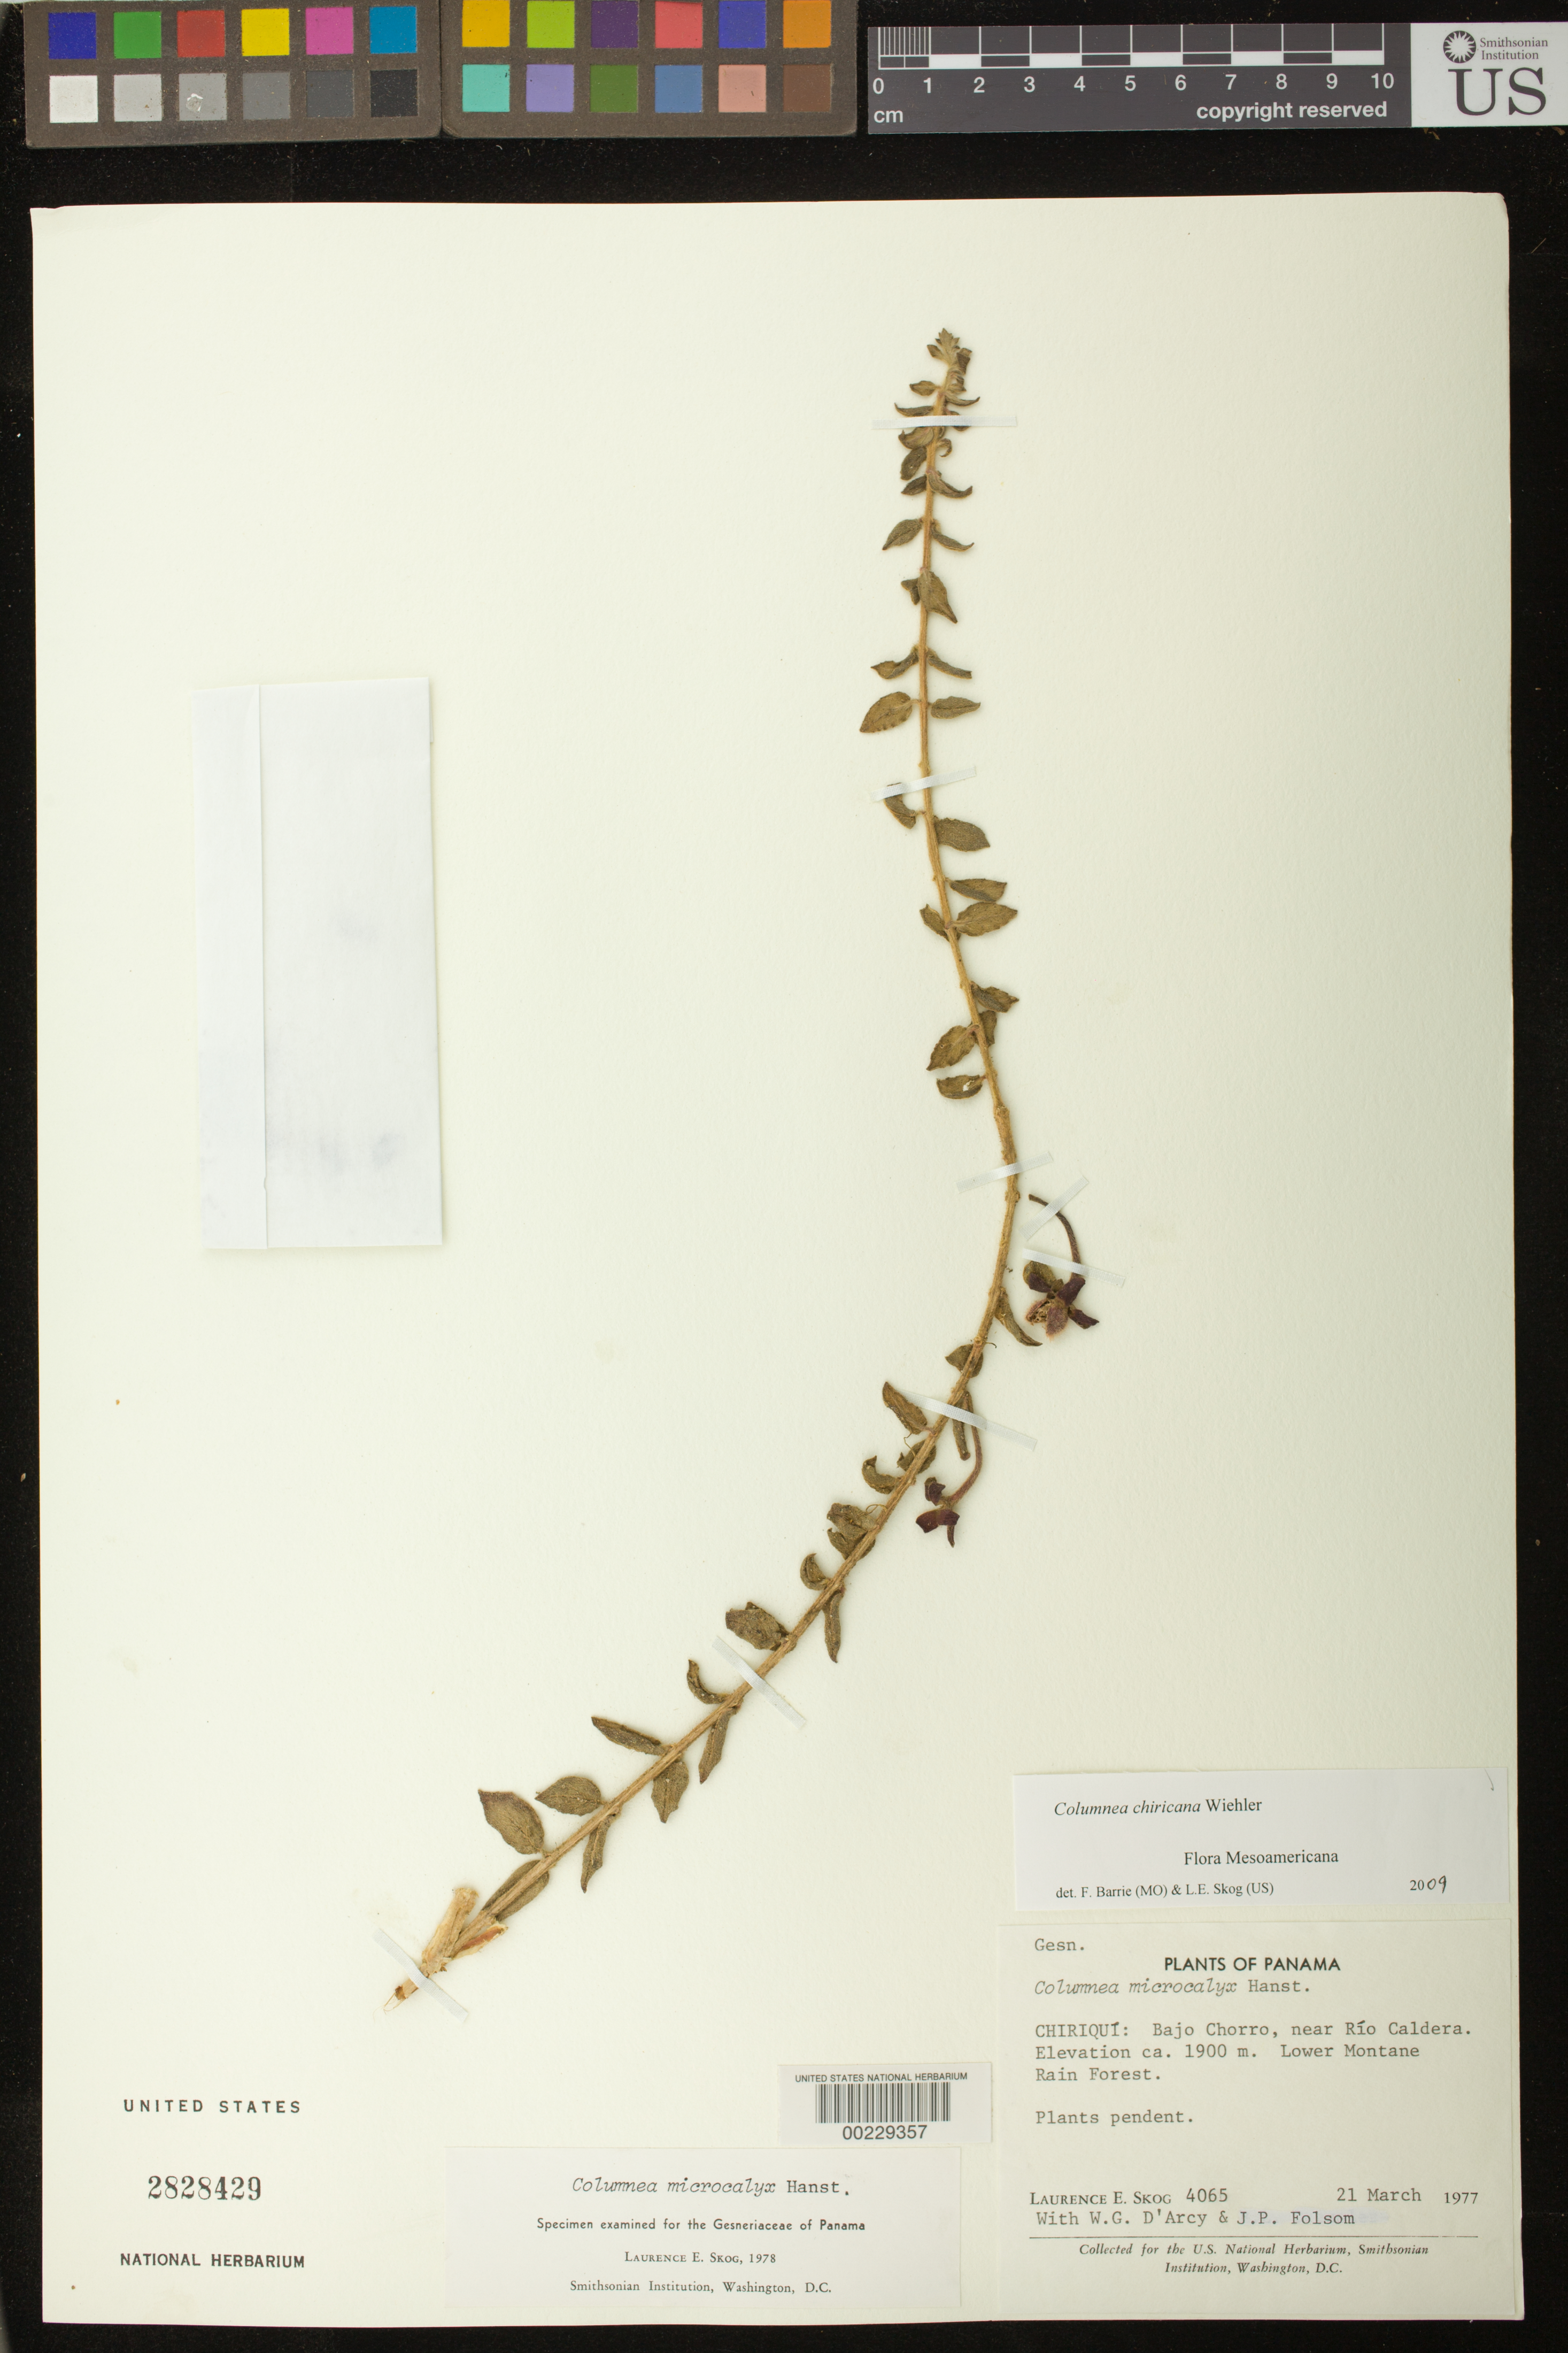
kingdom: Plantae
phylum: Tracheophyta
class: Magnoliopsida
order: Lamiales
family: Gesneriaceae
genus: Columnea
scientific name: Columnea chiricana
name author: Wiehler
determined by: Barrie, F. R.; Skog, Laurence E.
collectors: L. E. Skog, W. G. D'Arcy & J. P. Folsom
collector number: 4065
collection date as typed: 21 Mar 1977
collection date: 1977-03-21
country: Panama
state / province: Chiriquí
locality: Bajo Chorro, near Rio Caldera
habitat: Lower montane rain forest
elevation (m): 1900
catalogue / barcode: US 2828429